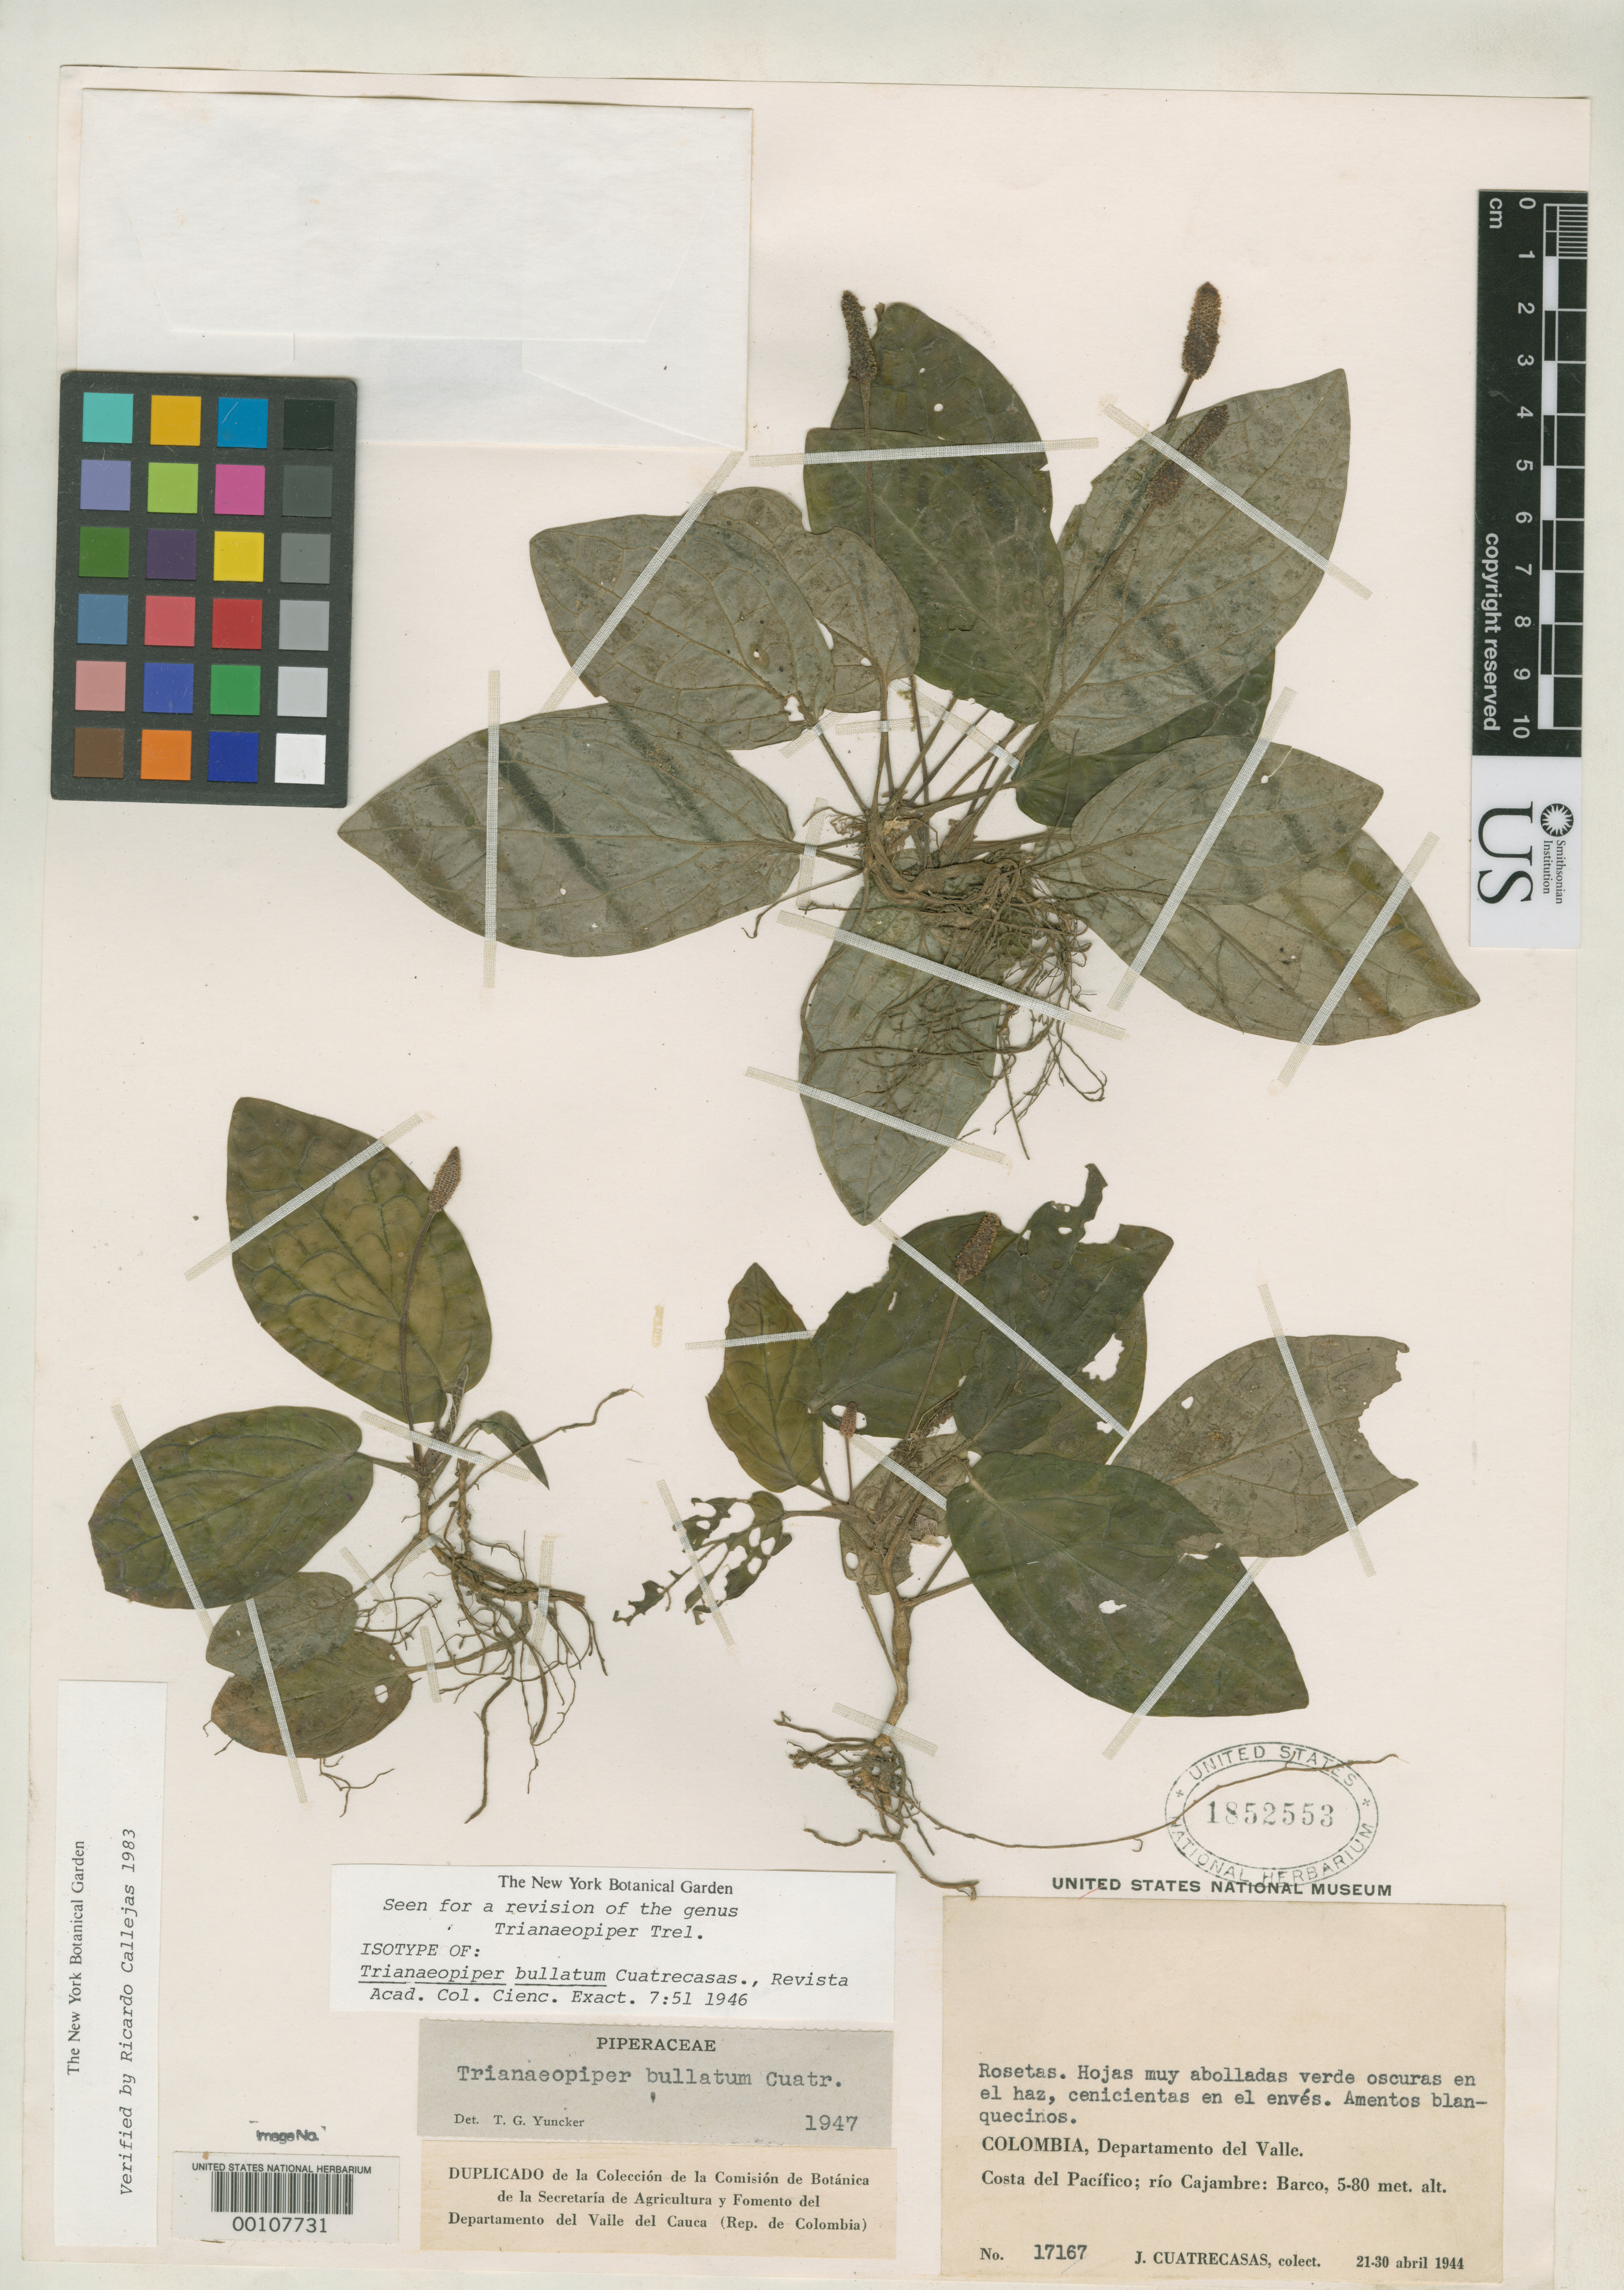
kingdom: Plantae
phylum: Tracheophyta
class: Magnoliopsida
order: Piperales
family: Piperaceae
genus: Trianaeopiper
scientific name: Trianaeopiper bullatum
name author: Cuatrec.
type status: Isotype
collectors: J. Cuatrecasas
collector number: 17167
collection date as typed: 21 Apr 1944 to 30 Apr 1944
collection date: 1944-04-21/1944-04-30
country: Colombia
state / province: Valle del Cauca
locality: Pacific Coast, Rio Cajambre.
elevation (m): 5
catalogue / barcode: US 1852553